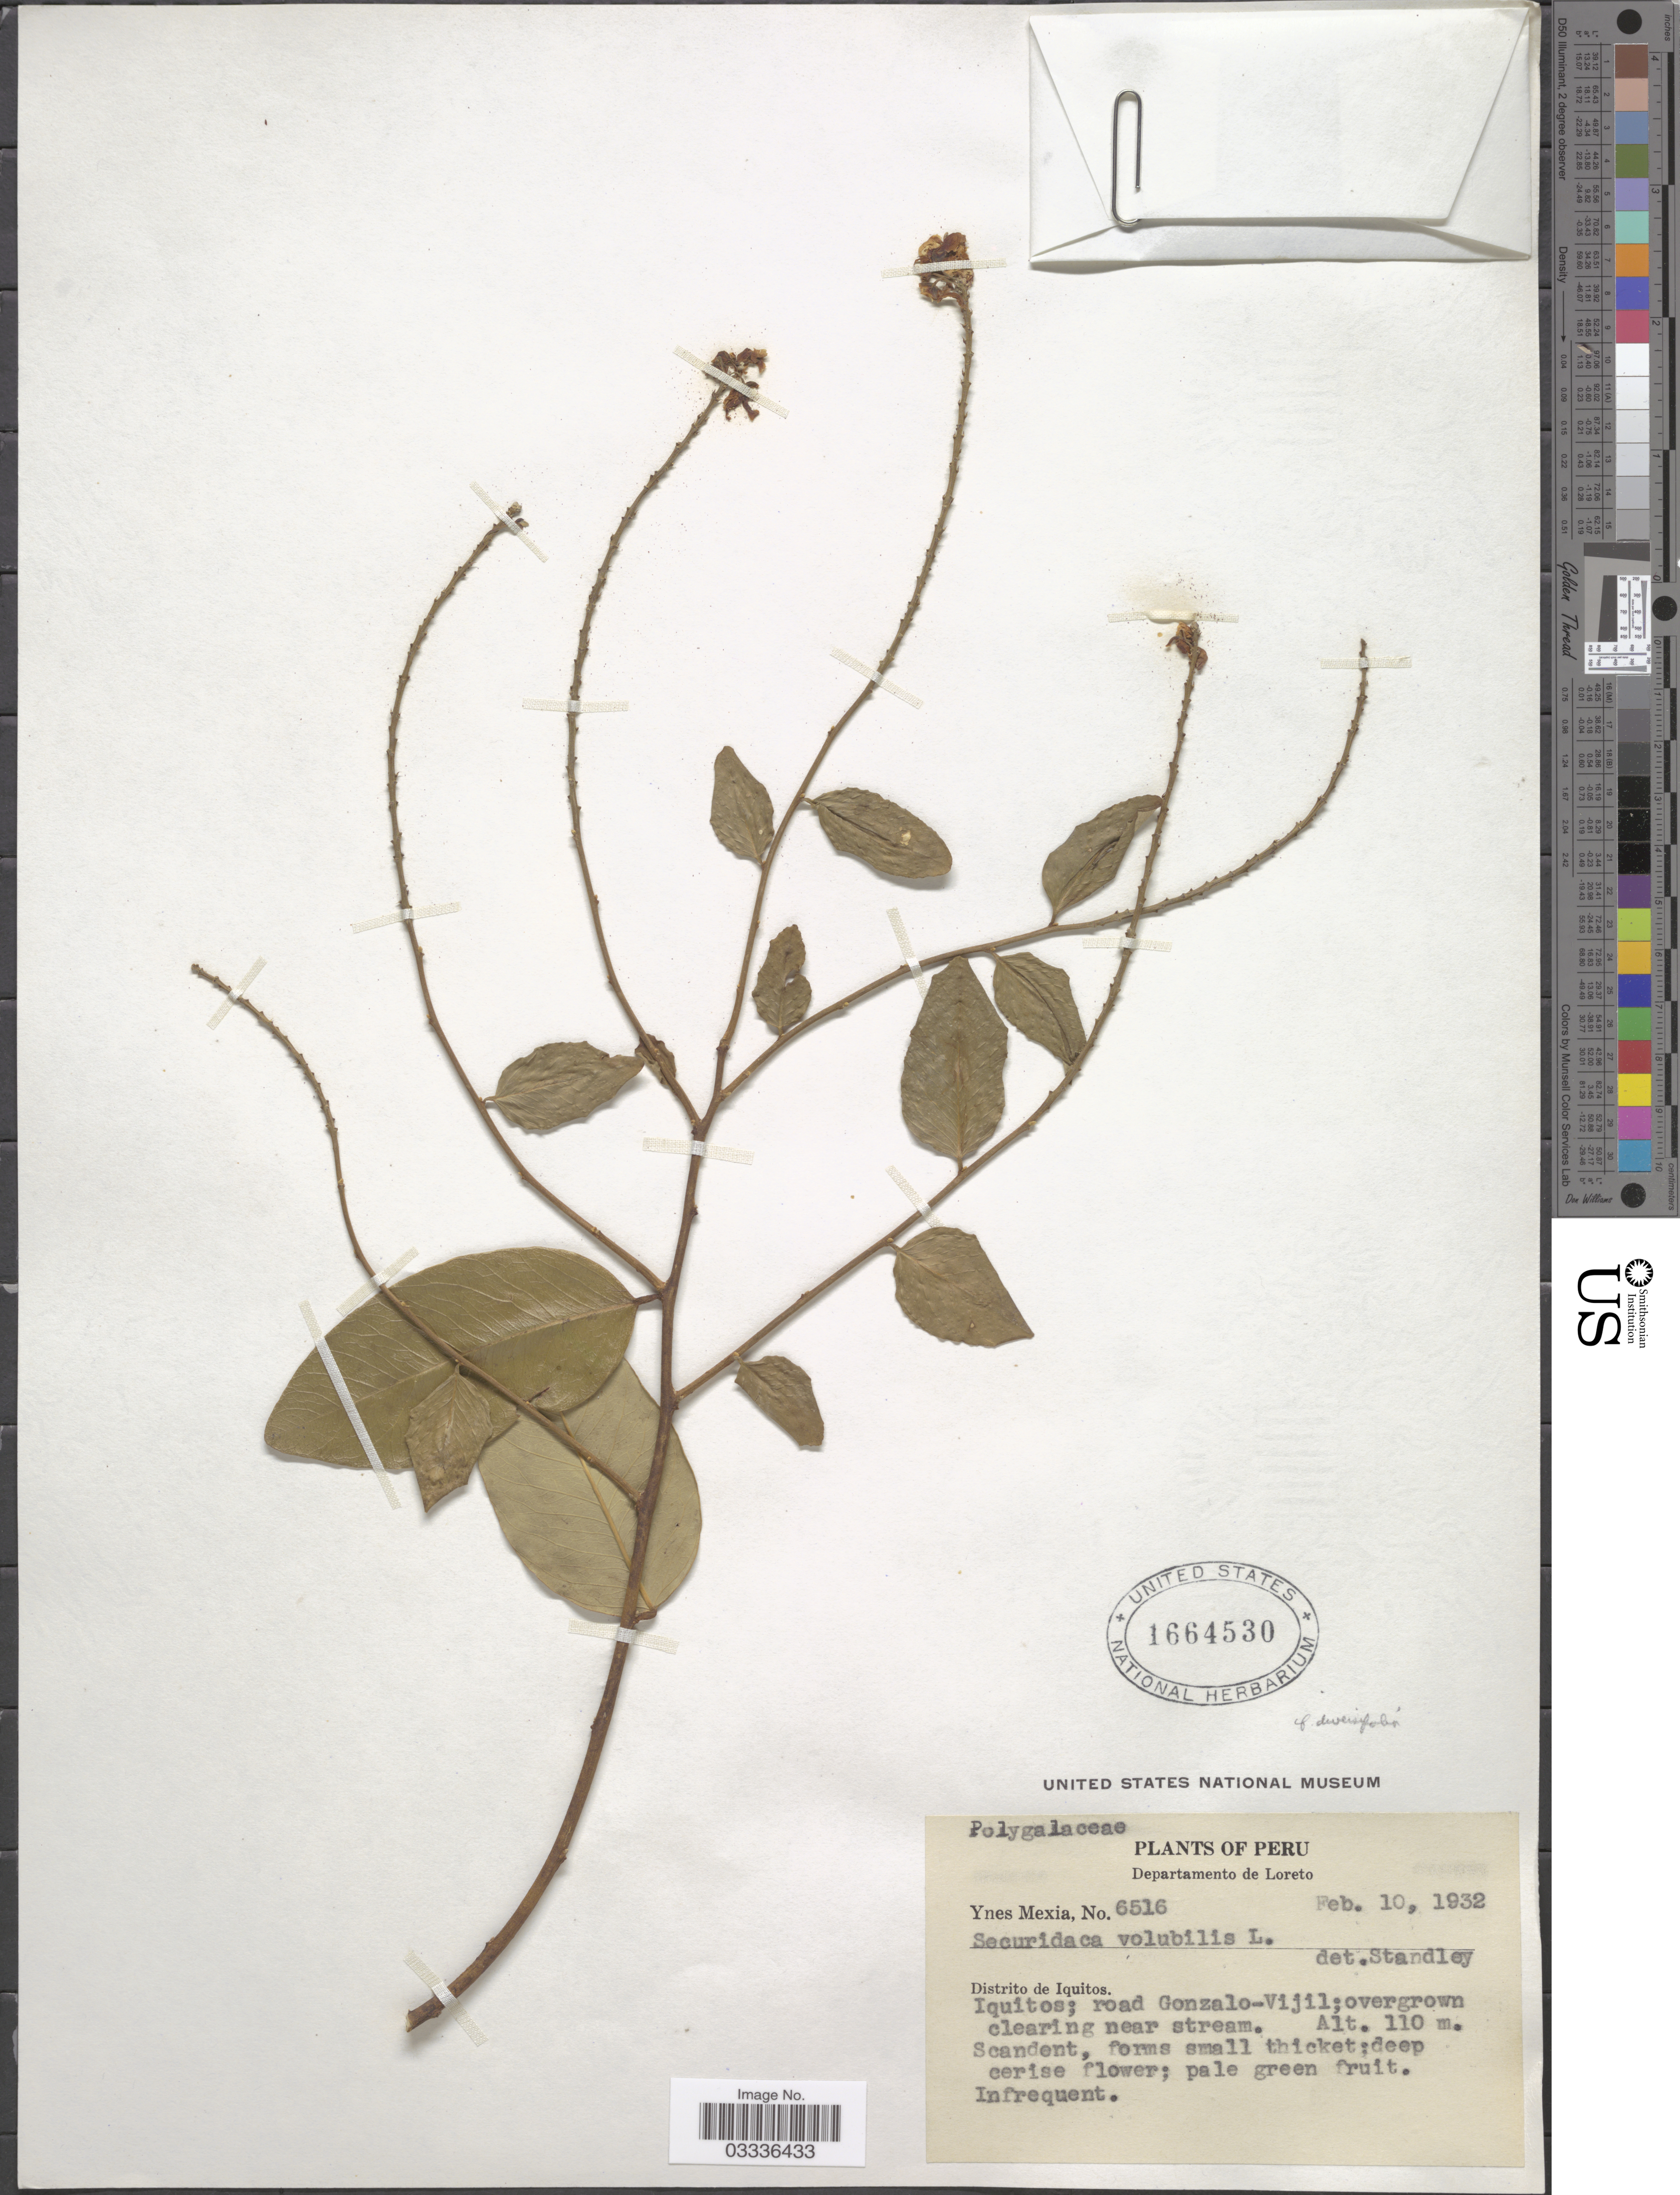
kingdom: Plantae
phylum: Tracheophyta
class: Magnoliopsida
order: Fabales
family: Polygalaceae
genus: Securidaca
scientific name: Securidaca diversifolia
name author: (L.) S.F. Blake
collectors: Y. Mexia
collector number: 6516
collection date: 1932-02-10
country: Peru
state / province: Loreto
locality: Departamento de Loreto. Distrito de Iquitos. Iquitos; road Gonzalo-Vijil; overgrown clearing near stream.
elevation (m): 110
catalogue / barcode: US 1664530